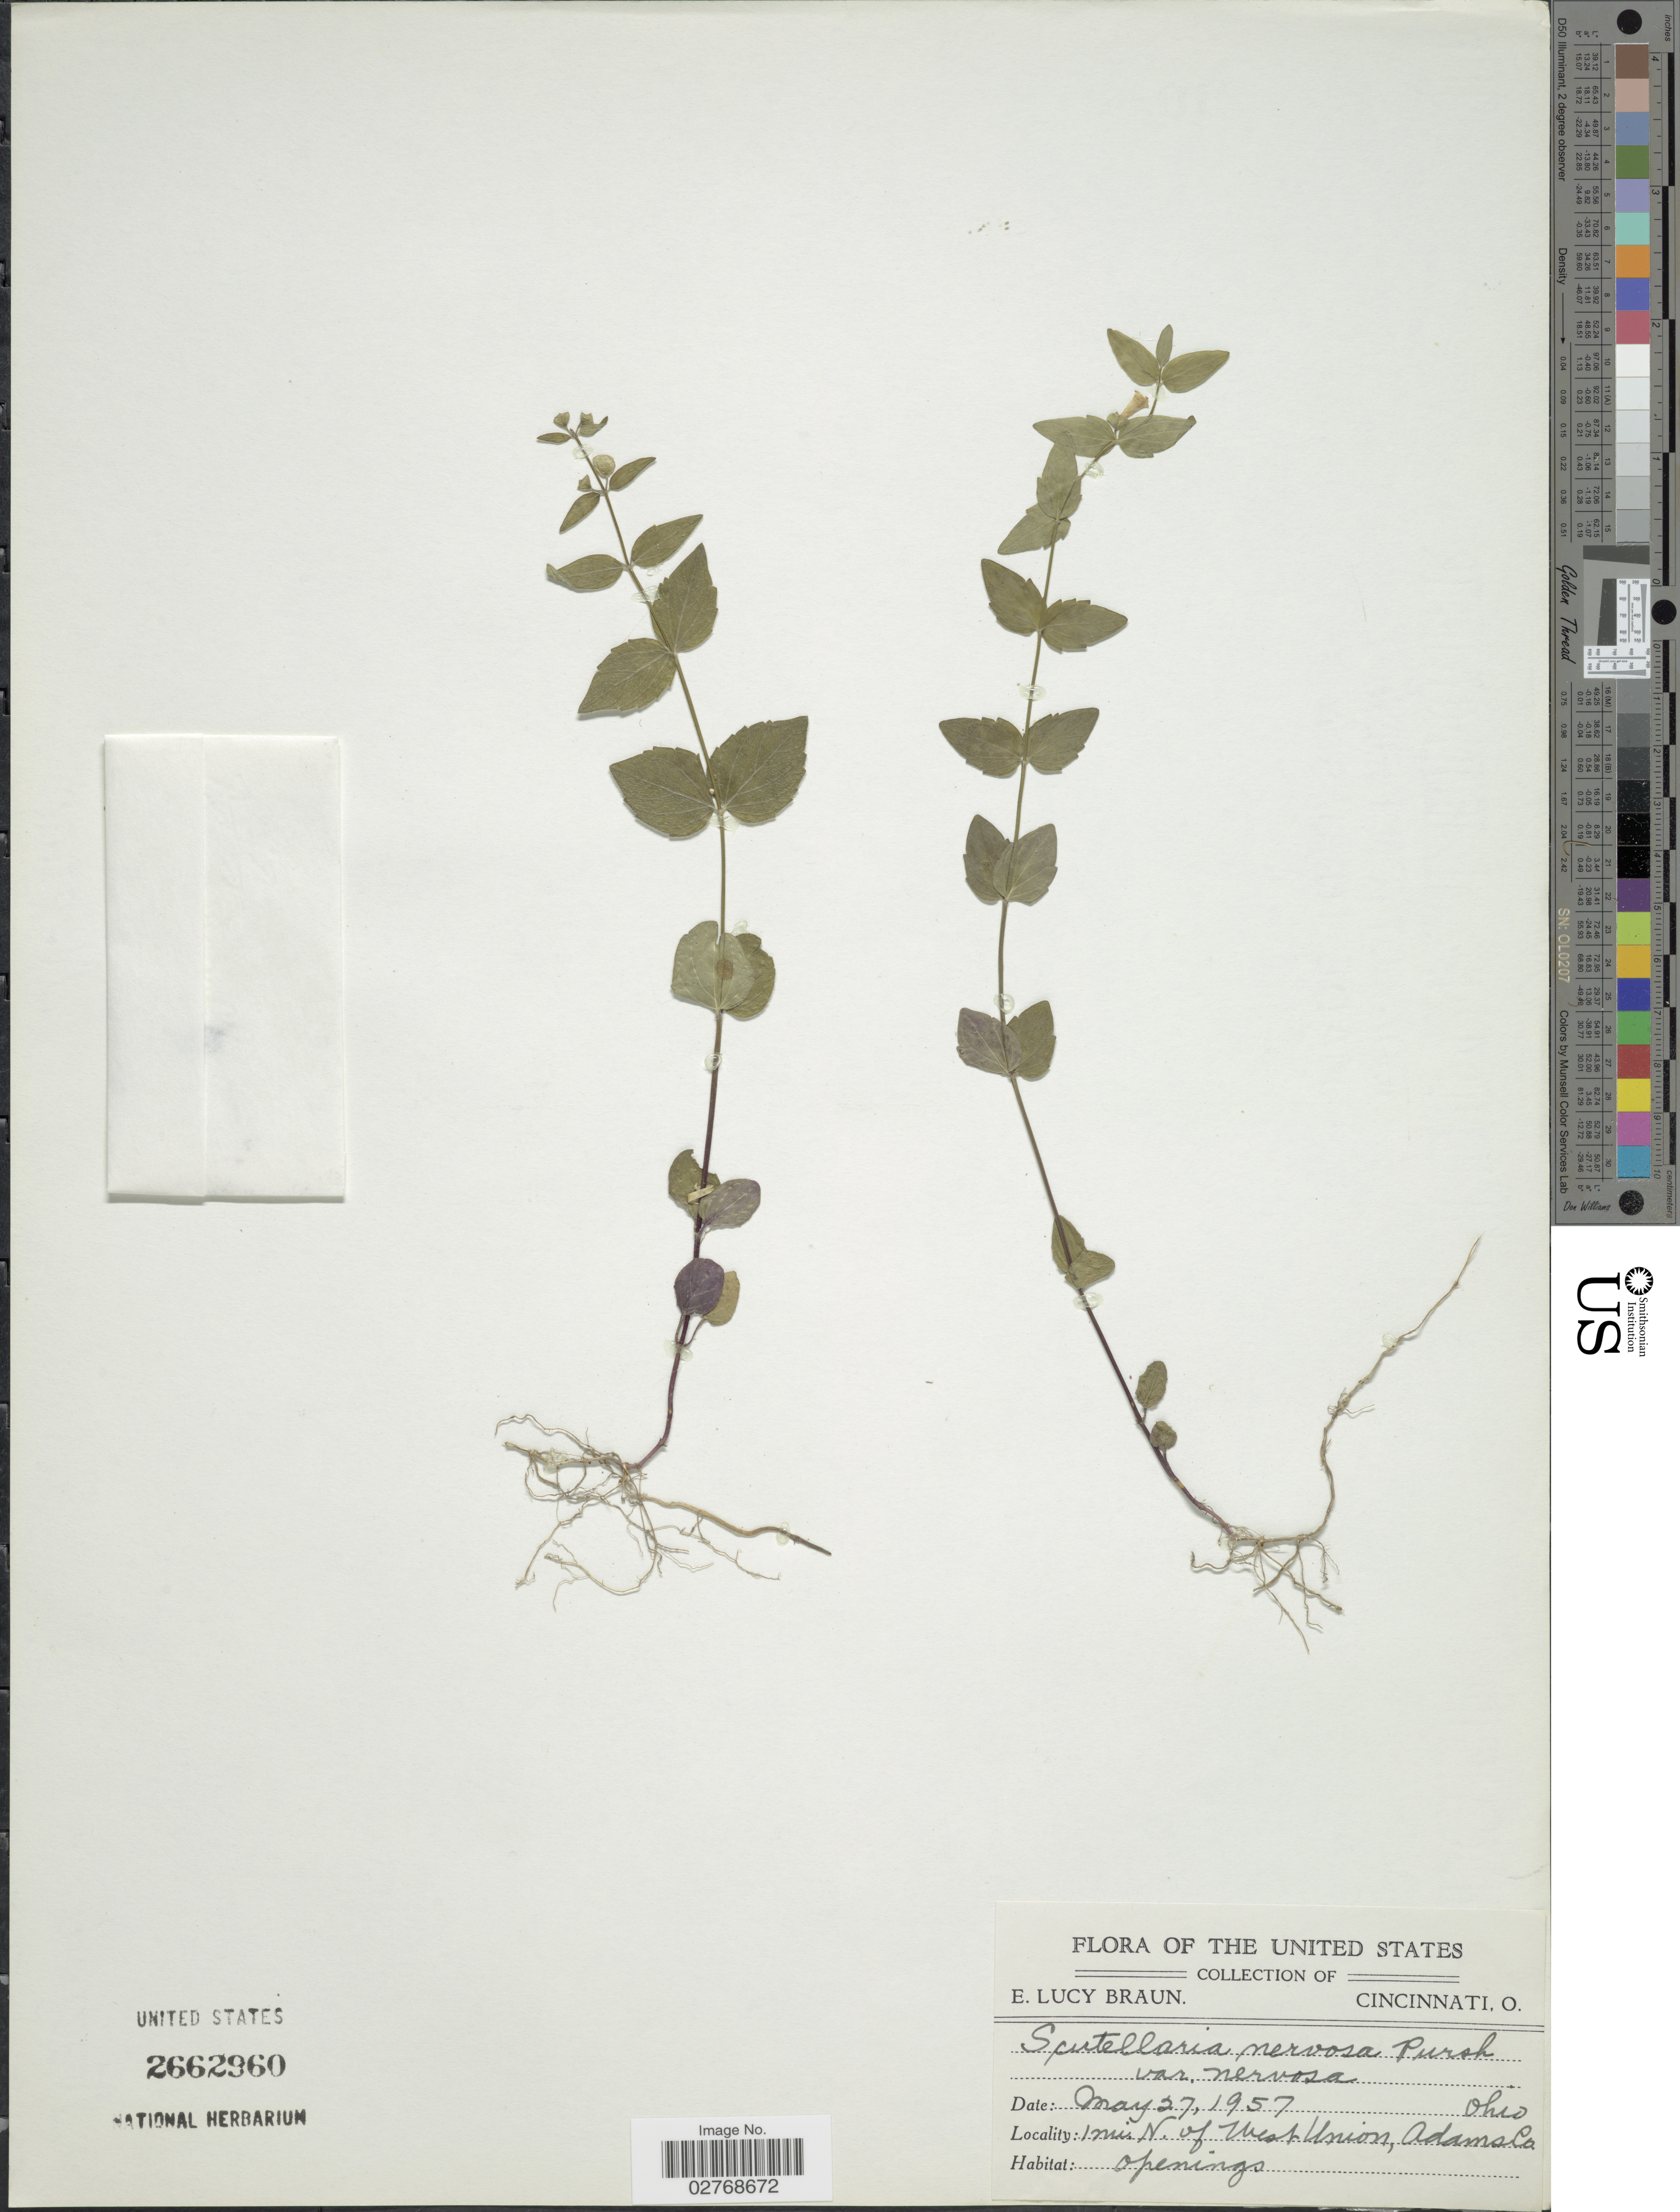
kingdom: Plantae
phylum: Tracheophyta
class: Magnoliopsida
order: Lamiales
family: Lamiaceae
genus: Scutellaria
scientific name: Scutellaria nervosa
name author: Pursh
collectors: E. L. Braun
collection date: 1957-05-27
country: United States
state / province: Ohio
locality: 1 mi. N. of West Union, Adams Co.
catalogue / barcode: US 2662960